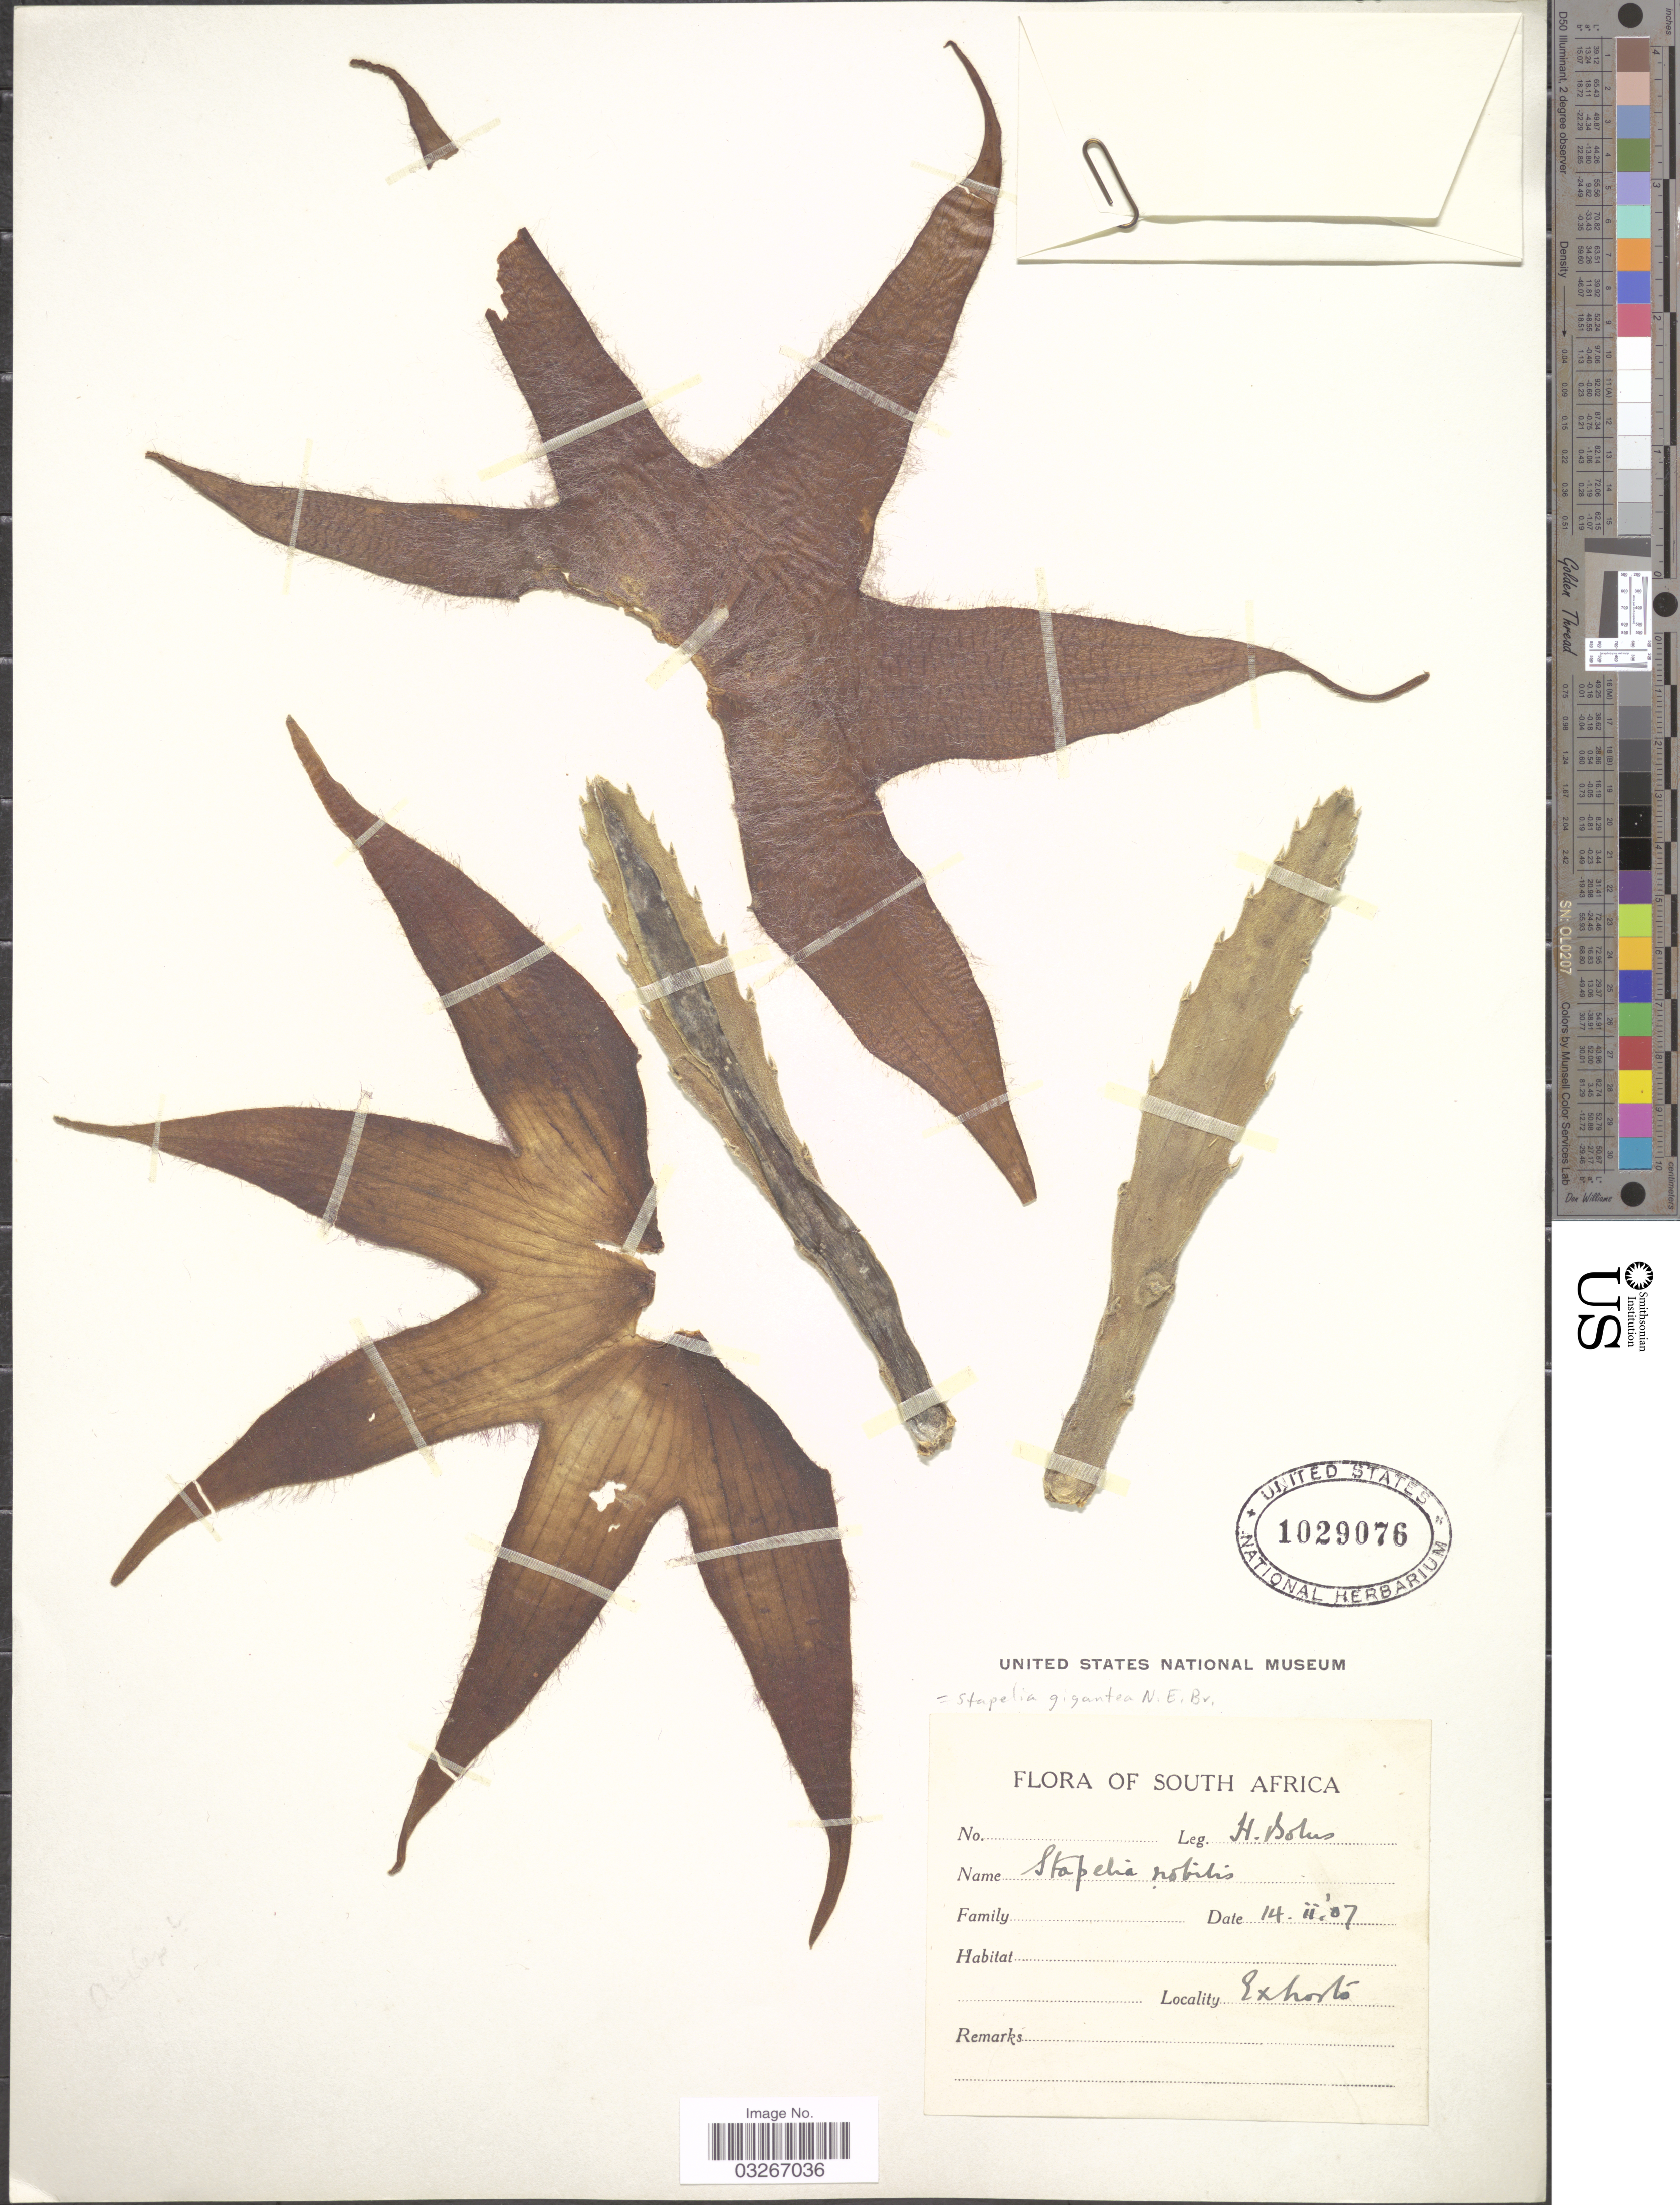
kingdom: Plantae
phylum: Tracheophyta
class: Magnoliopsida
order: Gentianales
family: Apocynaceae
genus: Stapelia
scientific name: Stapelia gigantea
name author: N.E. Br.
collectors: H. Bolus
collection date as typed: Transcribed d/m/y: 14/2/7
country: South Africa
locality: Exhorto.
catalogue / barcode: US 1029076